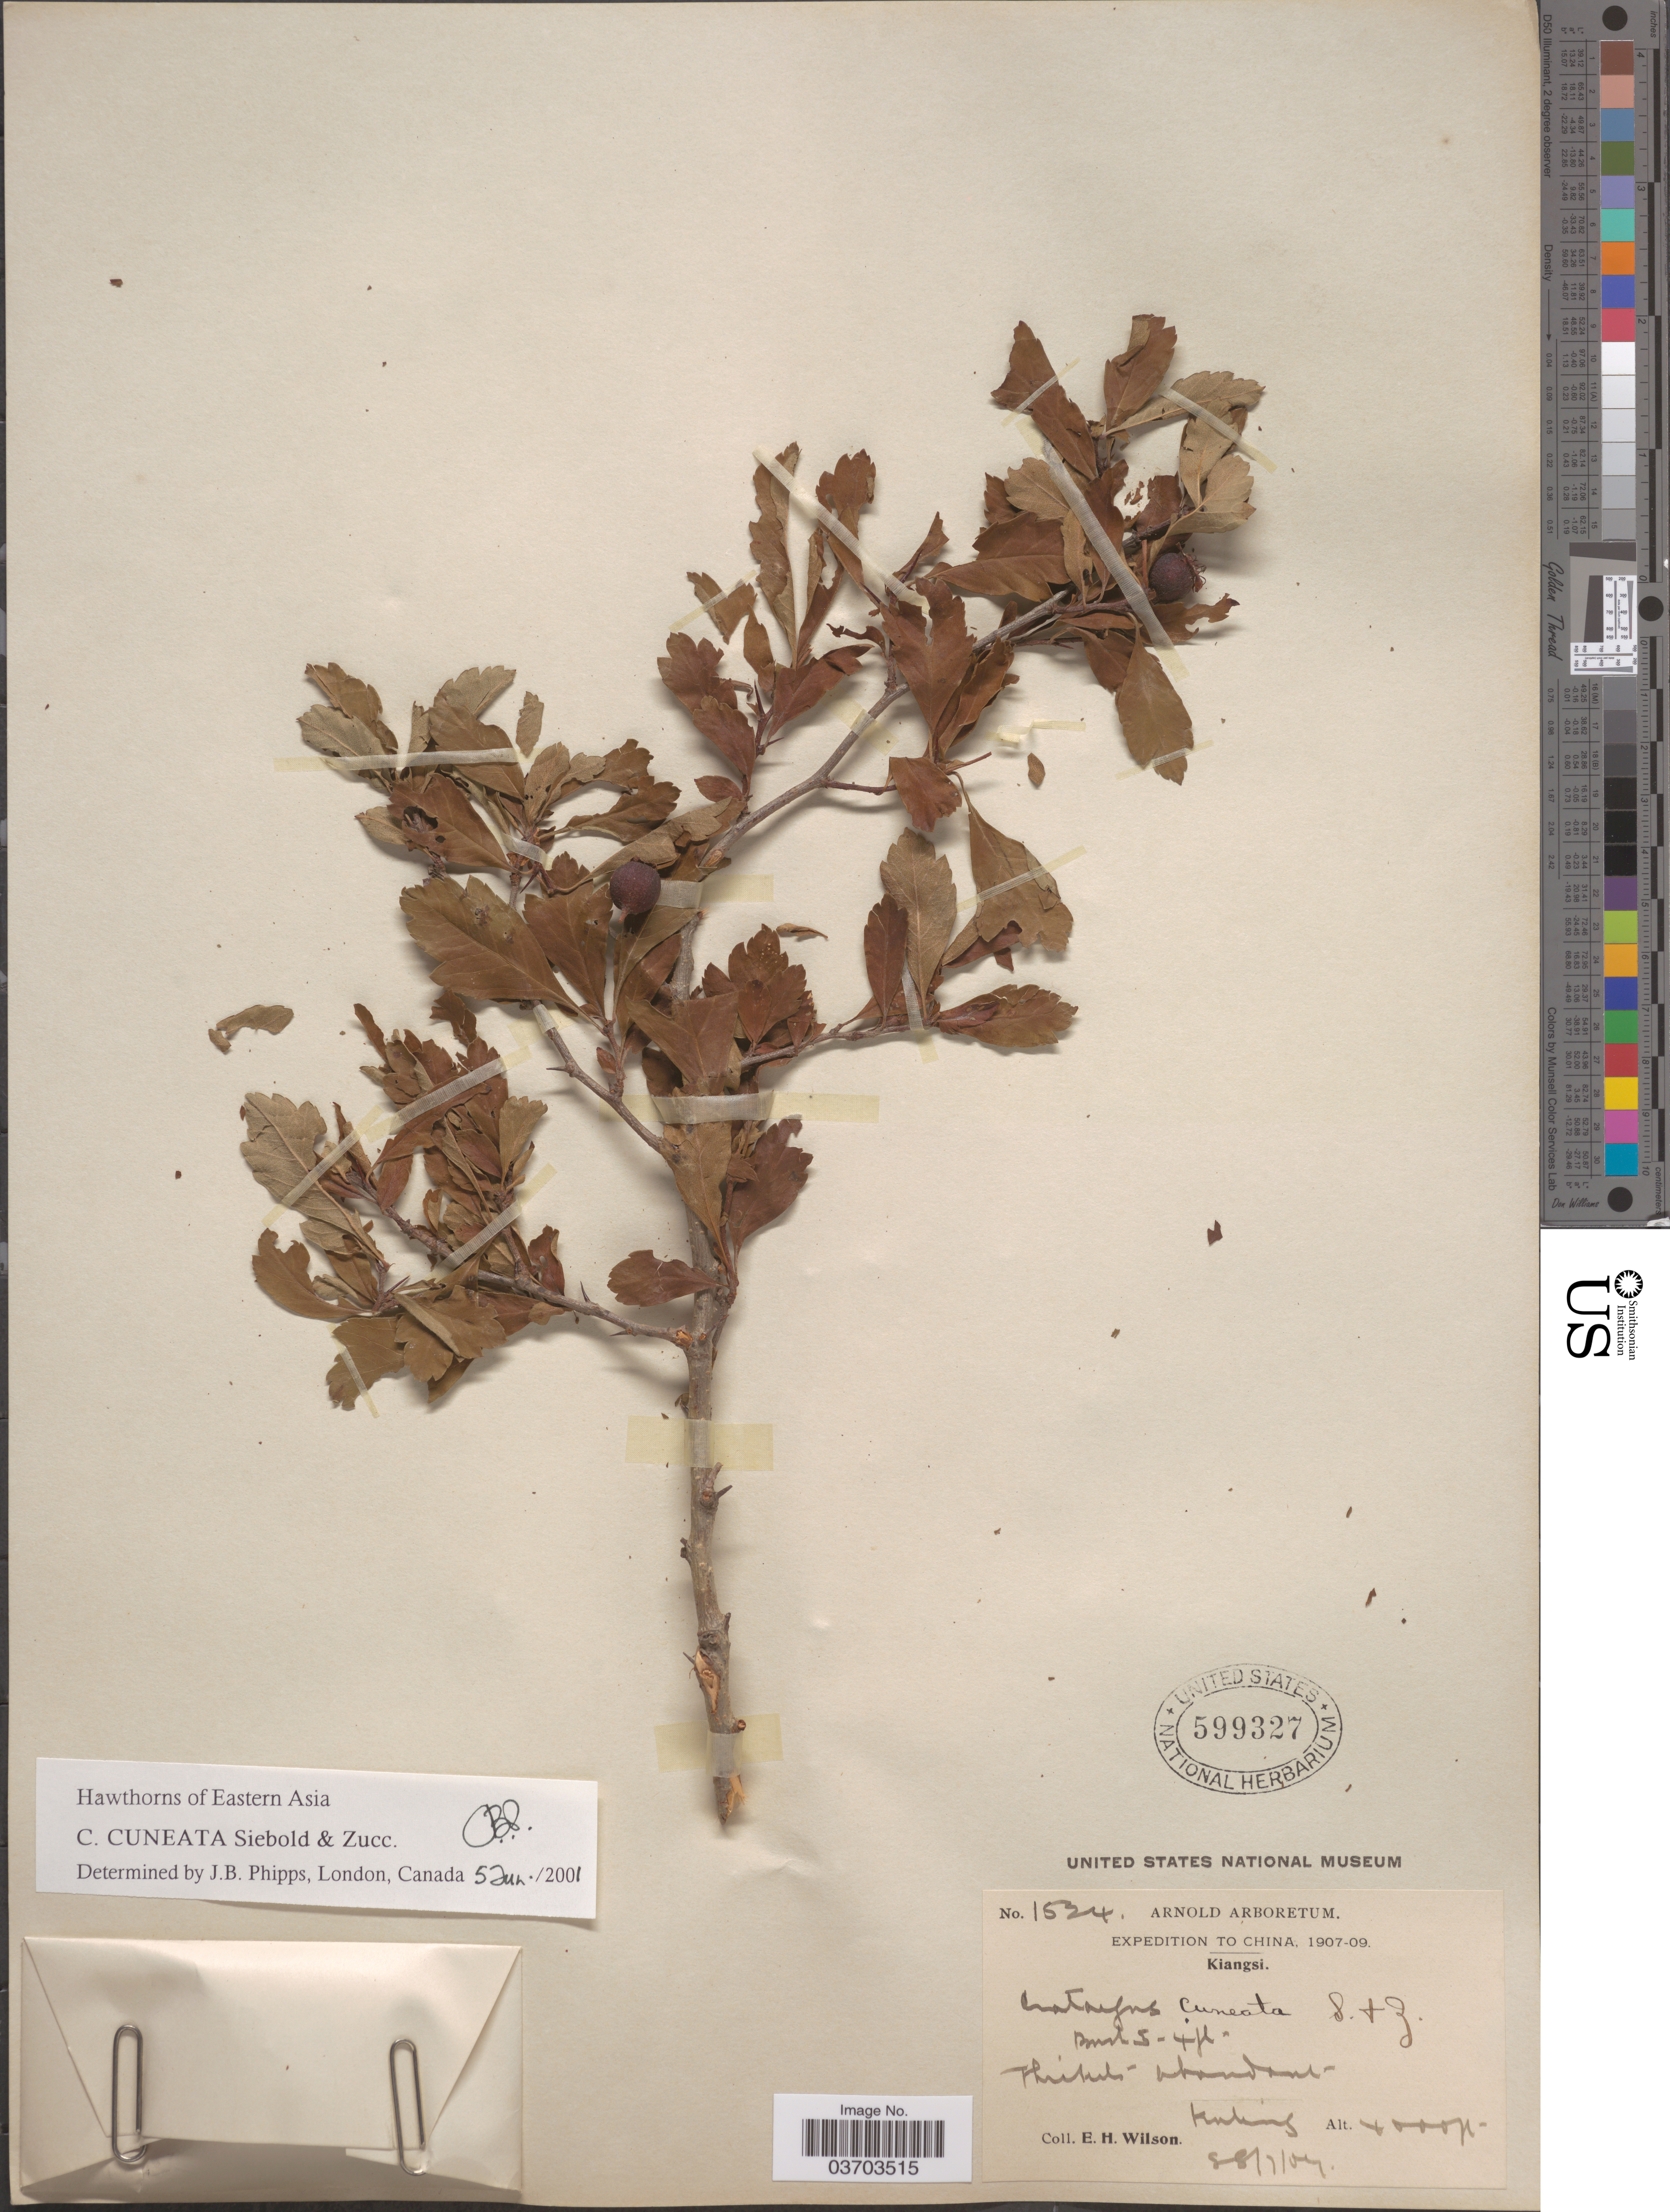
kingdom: Plantae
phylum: Tracheophyta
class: Magnoliopsida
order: Rosales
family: Rosaceae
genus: Crataegus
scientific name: Crataegus cuneata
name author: Siebold & Zucc.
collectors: E. Wilson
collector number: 1524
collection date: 1907-07-05/1907-07-08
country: China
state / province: Jiangxi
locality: Kiangsi. Kuling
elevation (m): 1219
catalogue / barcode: US 599327